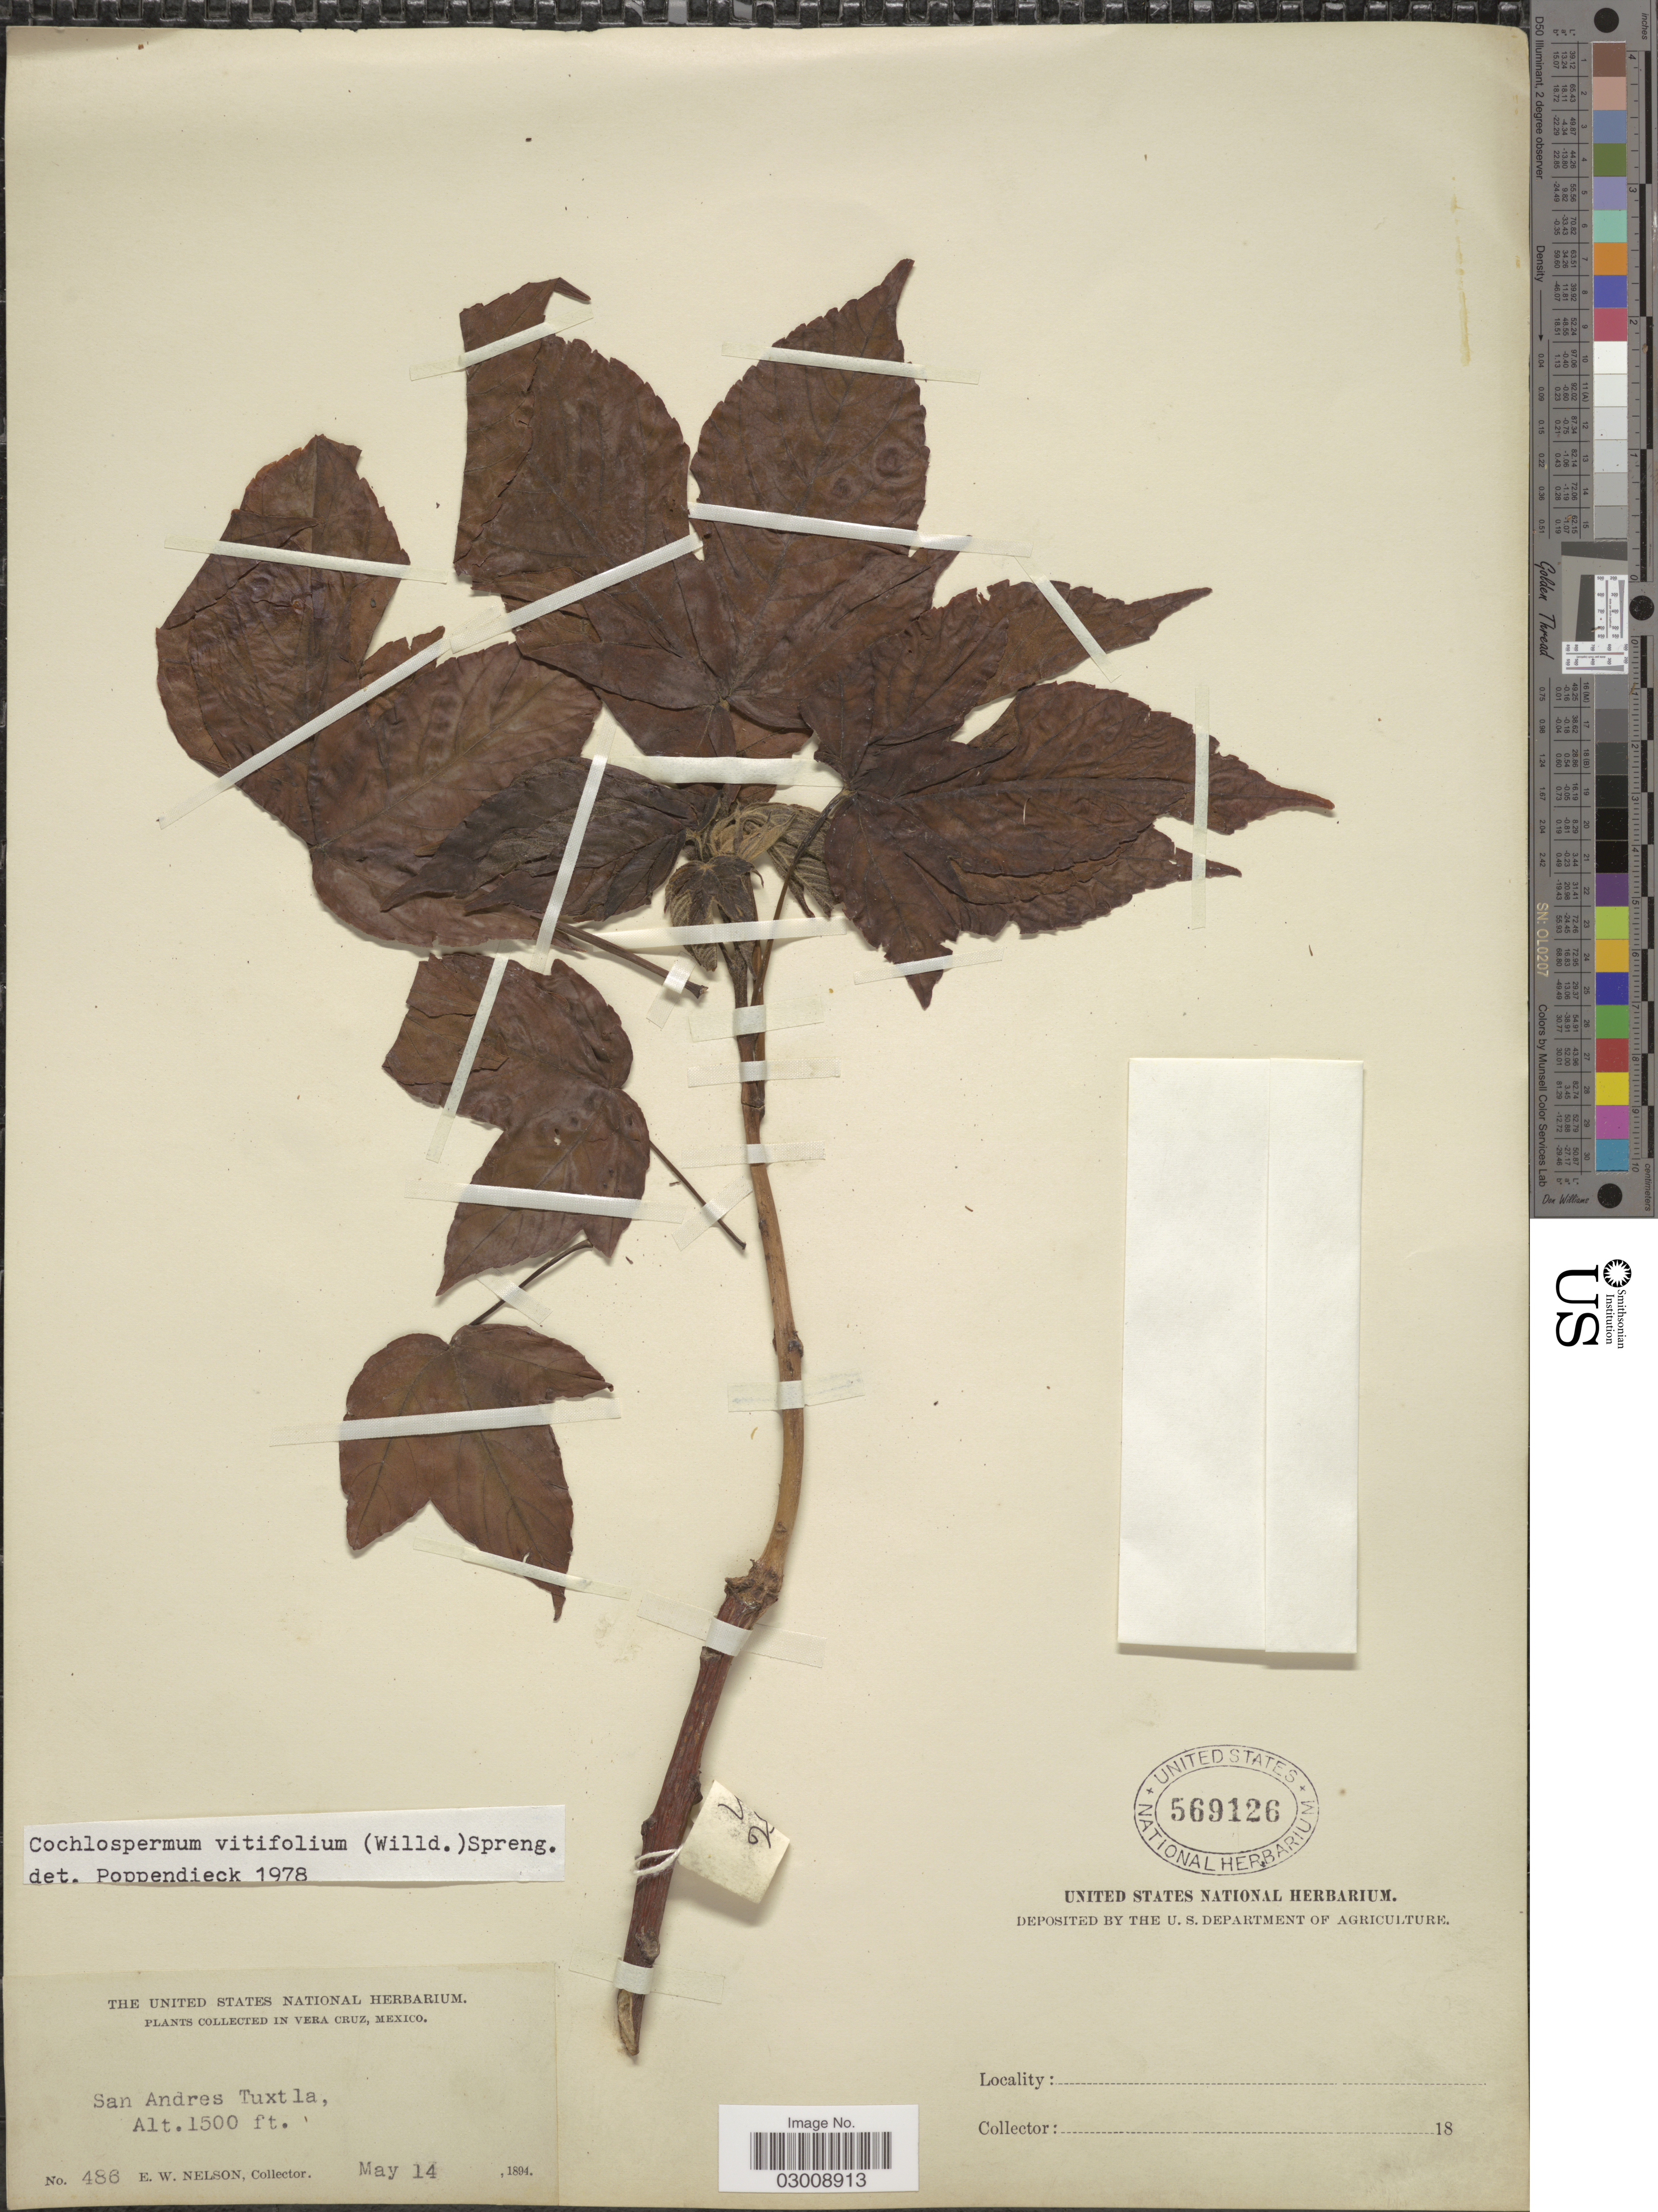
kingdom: Plantae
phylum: Tracheophyta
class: Magnoliopsida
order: Malvales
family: Cochlospermaceae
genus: Cochlospermum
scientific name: Cochlospermum vitifolium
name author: (Willd.) Spreng.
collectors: E. W. Nelson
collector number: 486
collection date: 1894-05-14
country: Mexico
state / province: Veracruz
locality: Vera Cruz. San Andres Tuxtla.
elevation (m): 457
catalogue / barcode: US 569126